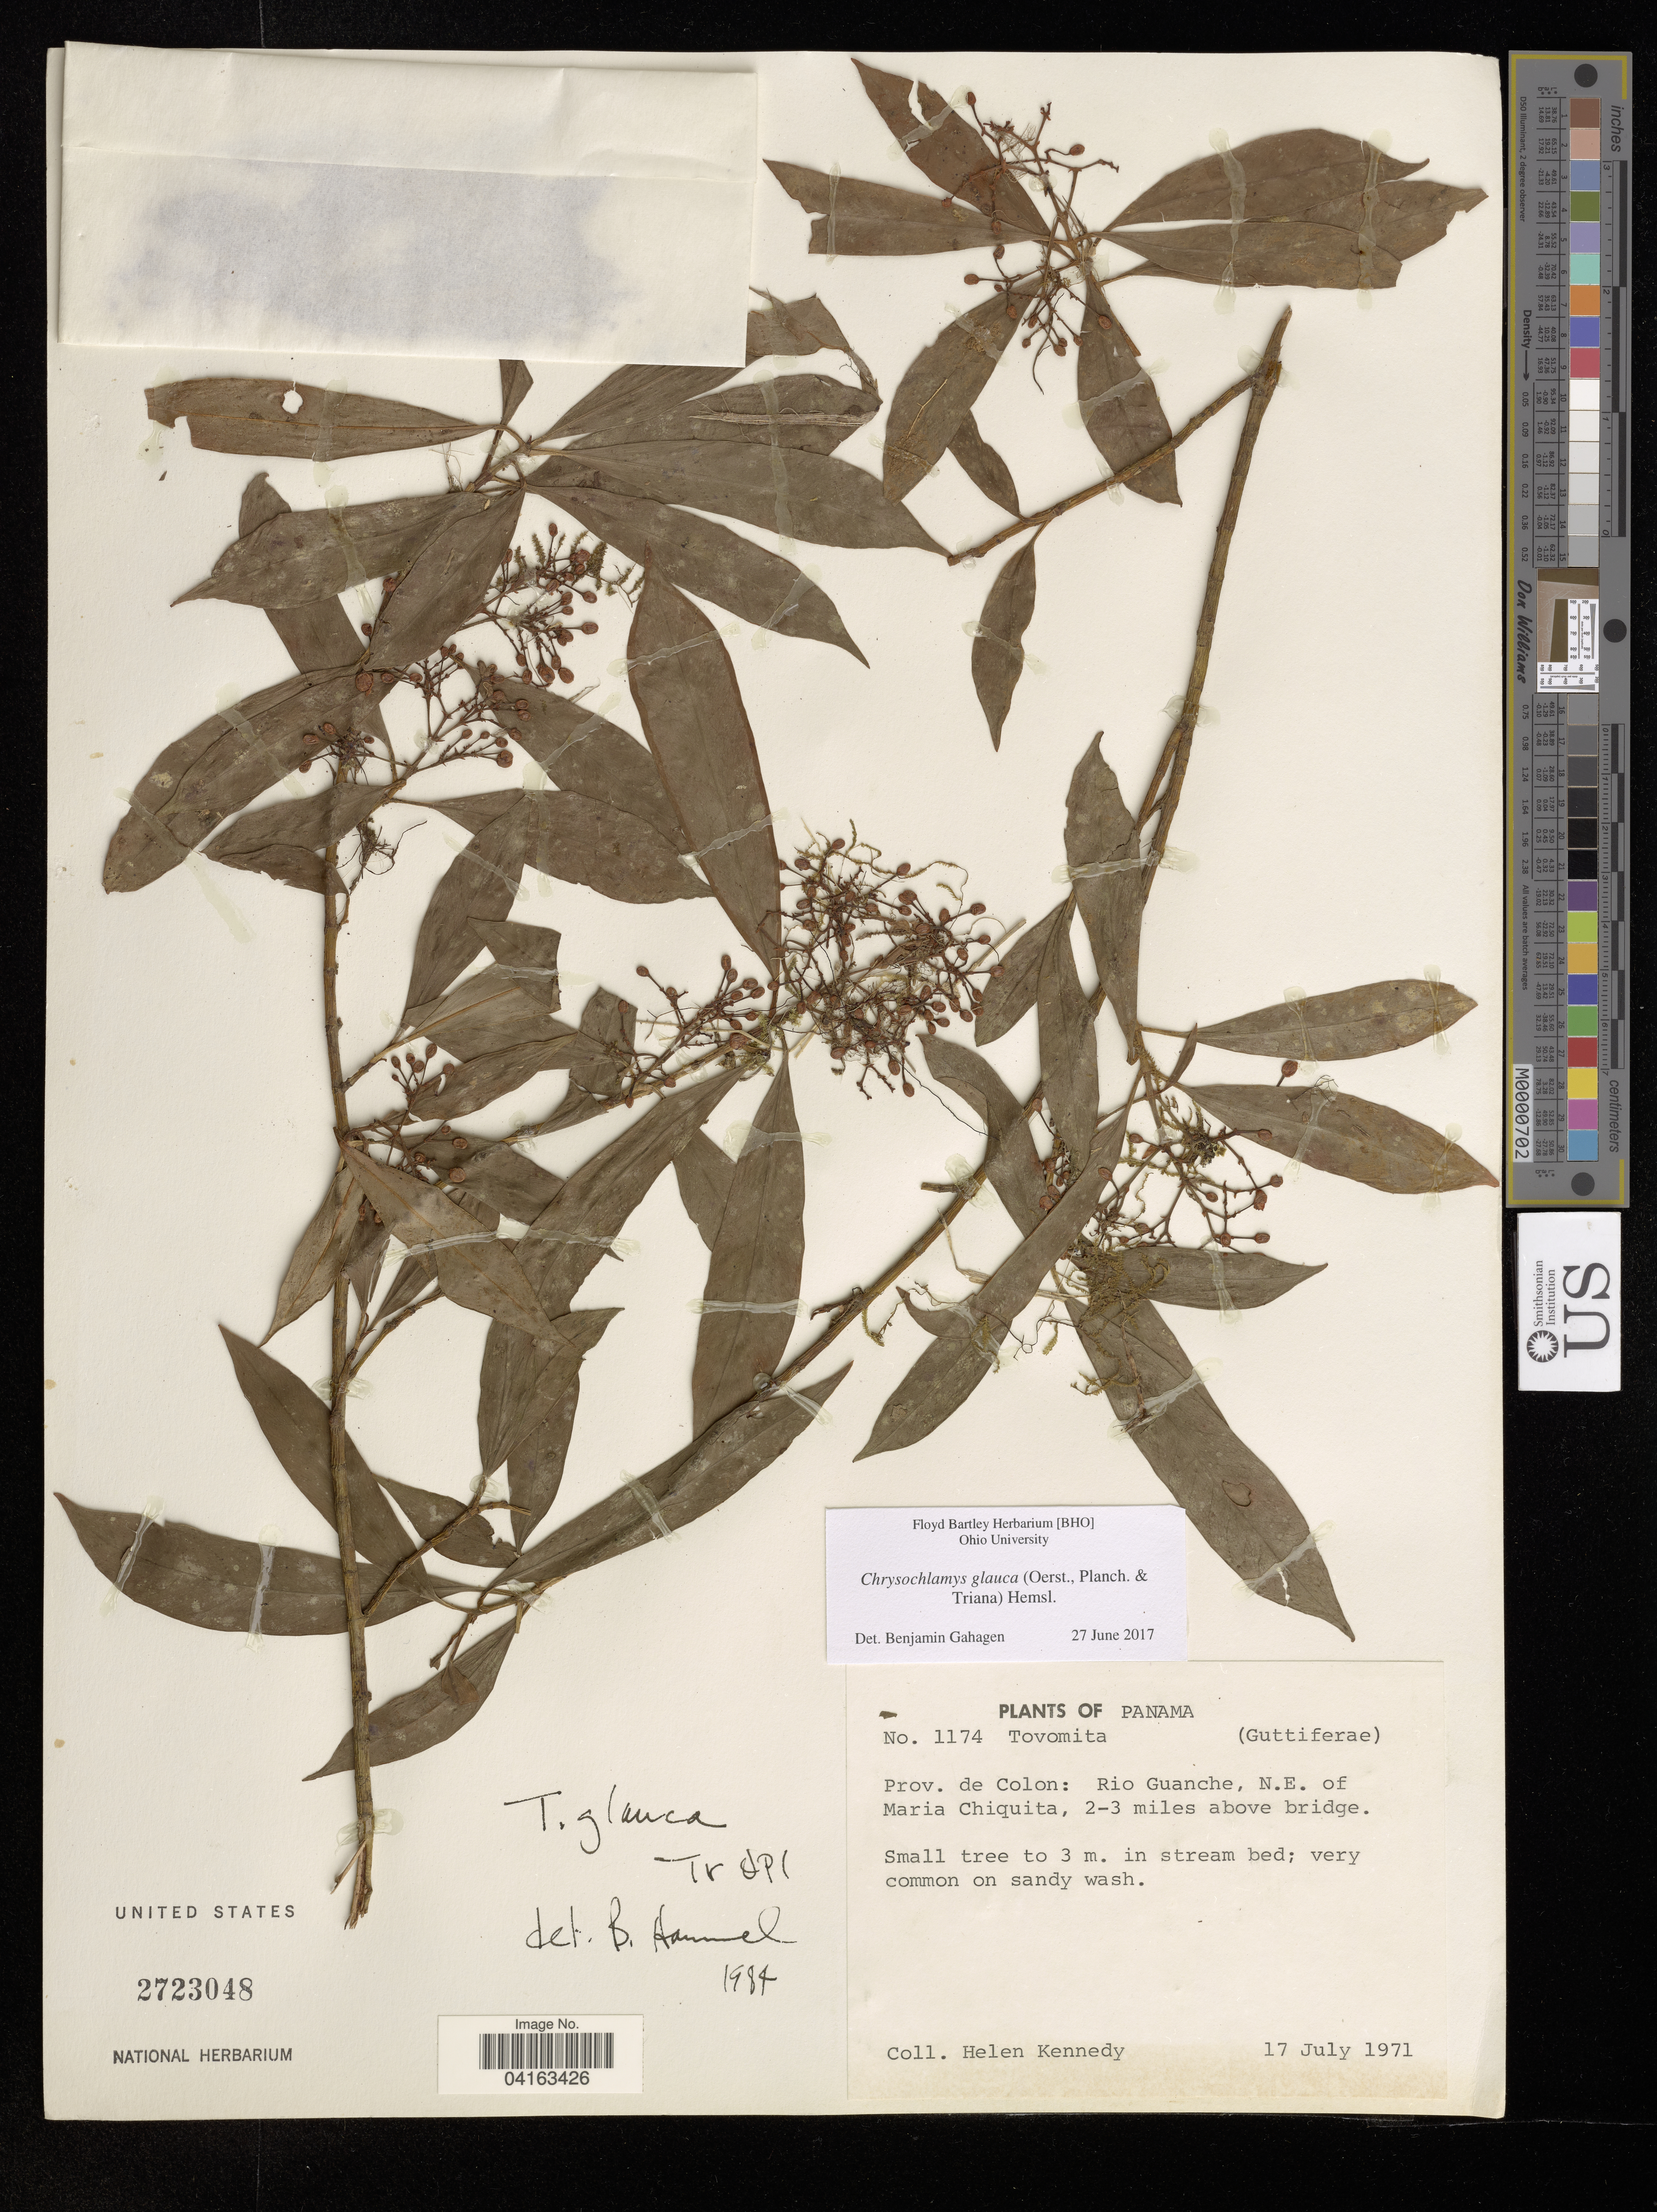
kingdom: Plantae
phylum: Tracheophyta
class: Magnoliopsida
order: Malpighiales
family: Clusiaceae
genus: Chrysochlamys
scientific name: Chrysochlamys glauca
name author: (Oerst. ex Planch. & Triana) Hemsl.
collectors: H. Kennedy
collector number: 1174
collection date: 1971-07-17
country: Panama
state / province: Colón / Panamá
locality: Prov. de Colon: Rio Guanche, N.E. of Maria Chiquita, 2-3 miles above bridge.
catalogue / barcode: US 2723048